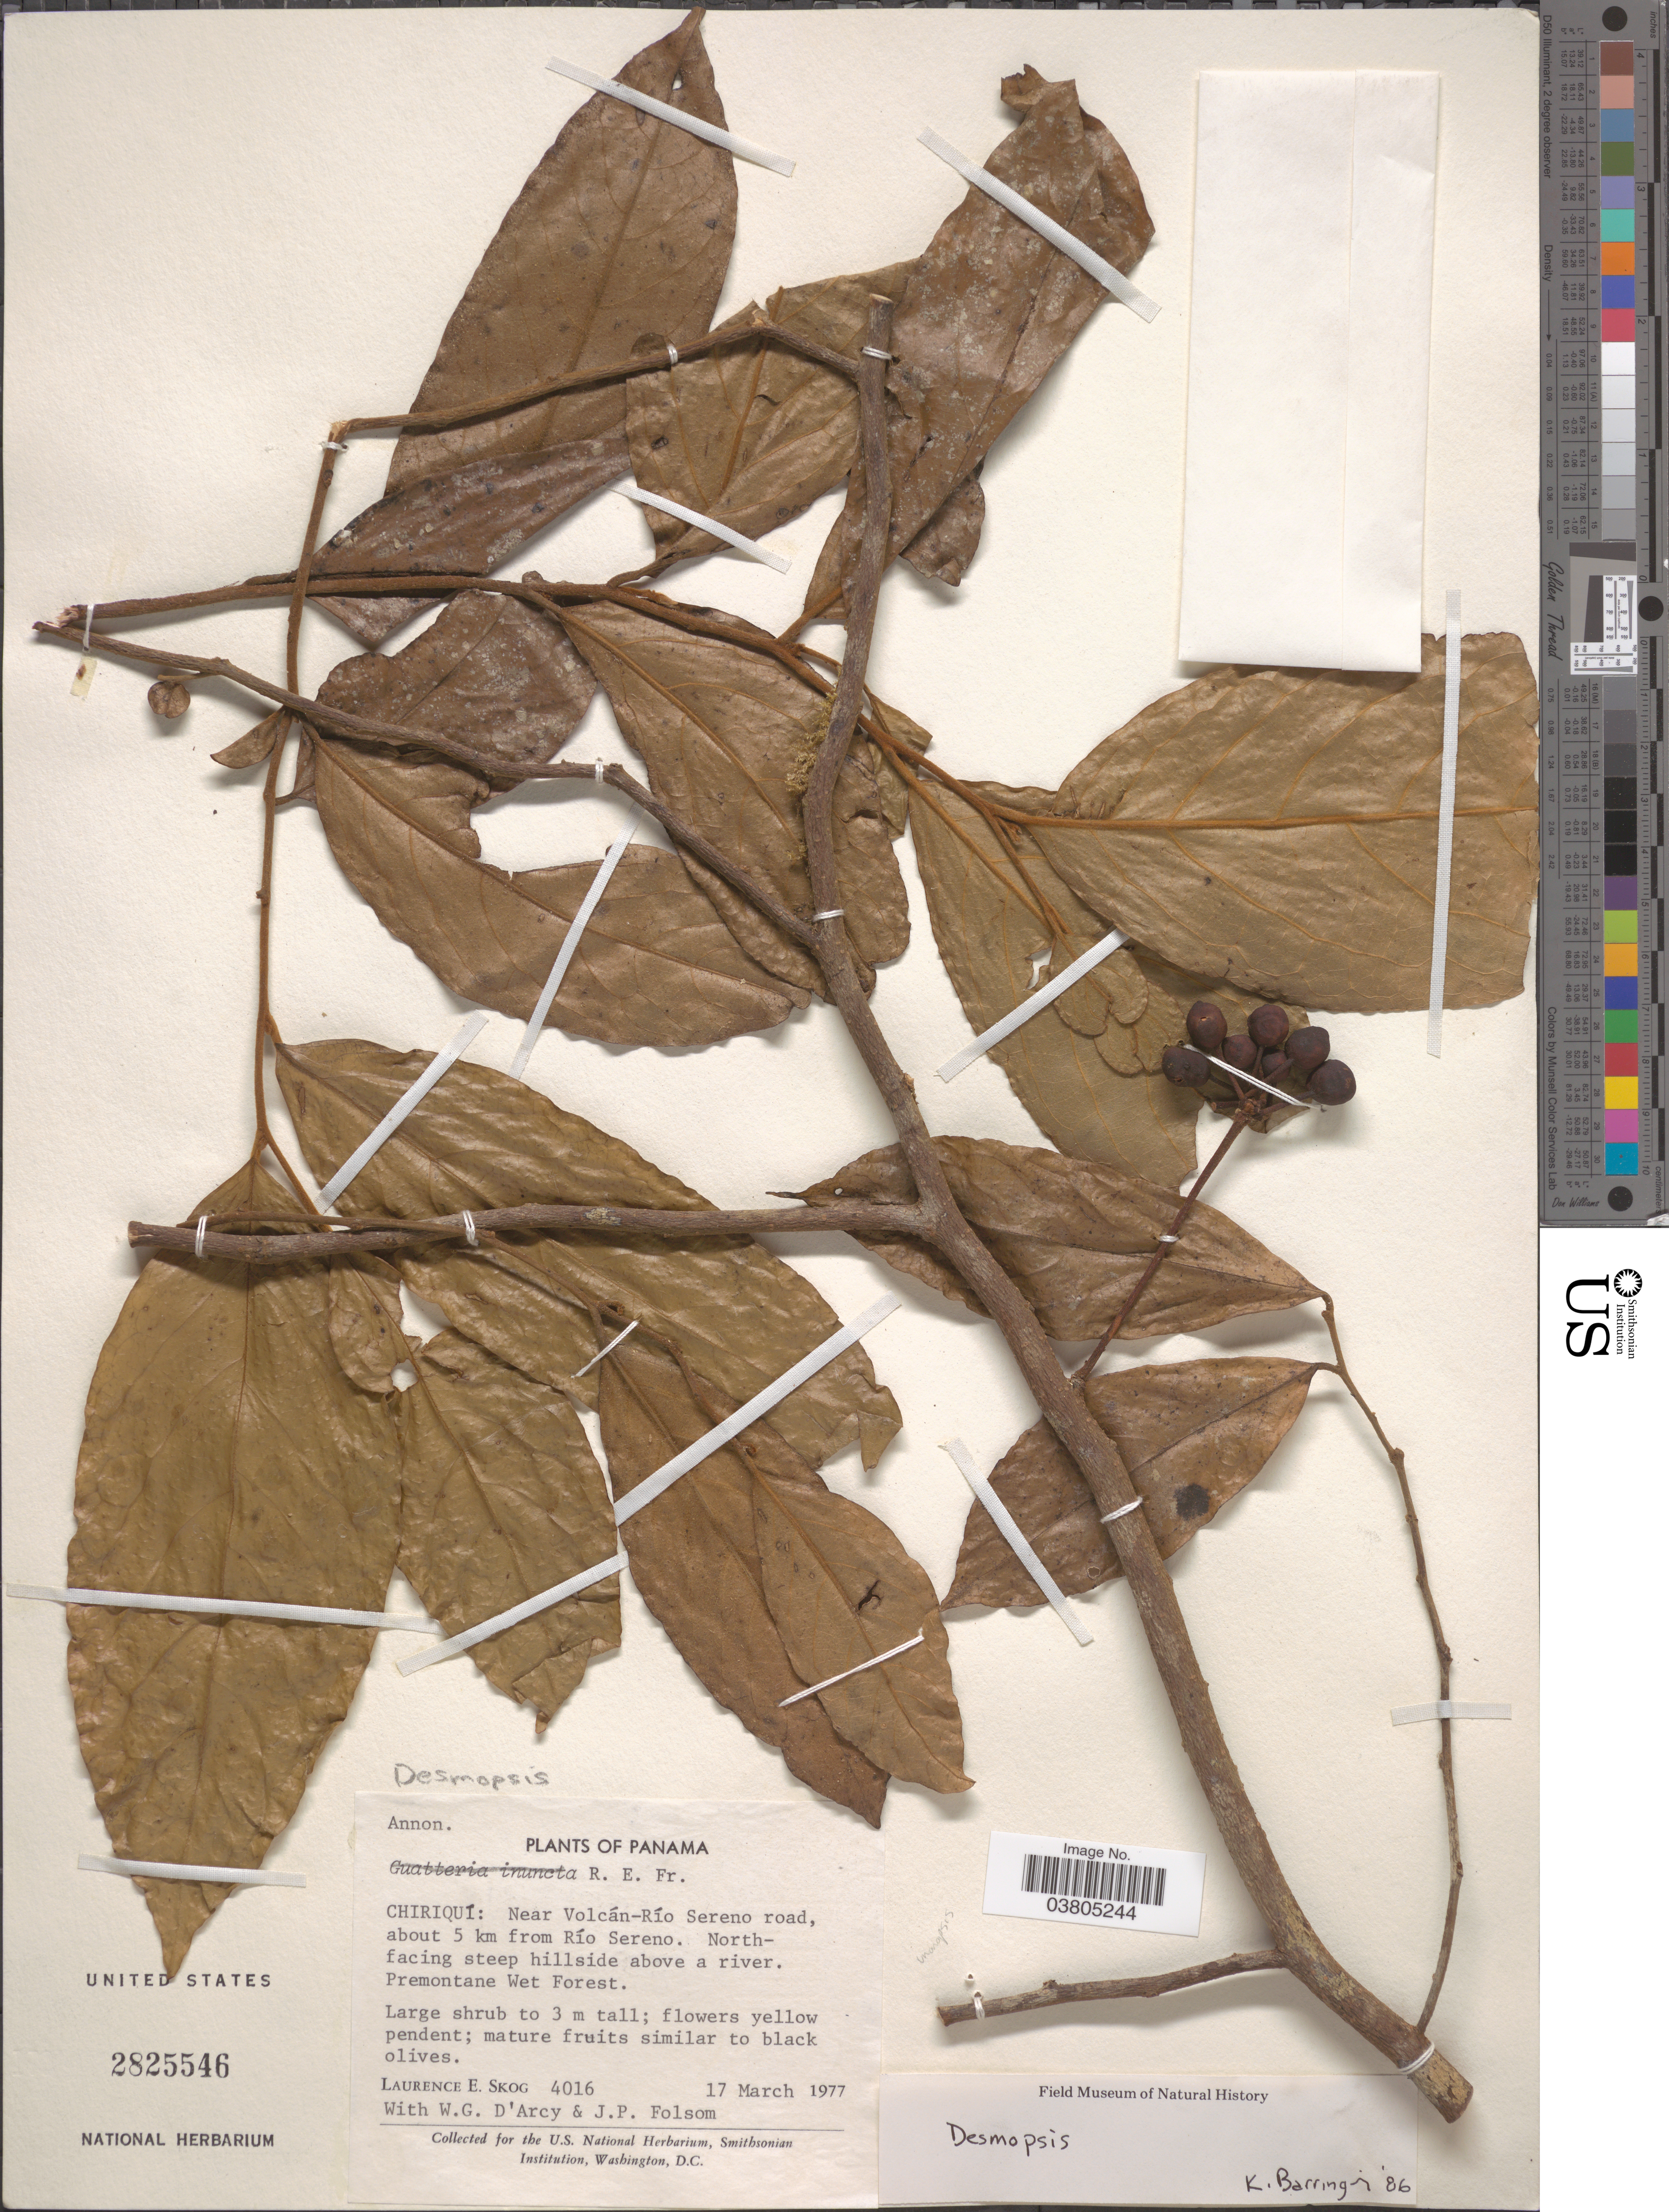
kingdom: Plantae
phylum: Tracheophyta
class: Magnoliopsida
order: Magnoliales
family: Annonaceae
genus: Desmopsis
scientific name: Desmopsis sp.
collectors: L. E. Skog, W. G. D'Arcy & J. P. Folsom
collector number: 4016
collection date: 1977-03-17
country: Panama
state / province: Chiriqui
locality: Near Volcán-Río Sereno road, about 5 km from Río Sereno.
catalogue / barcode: US 2825546